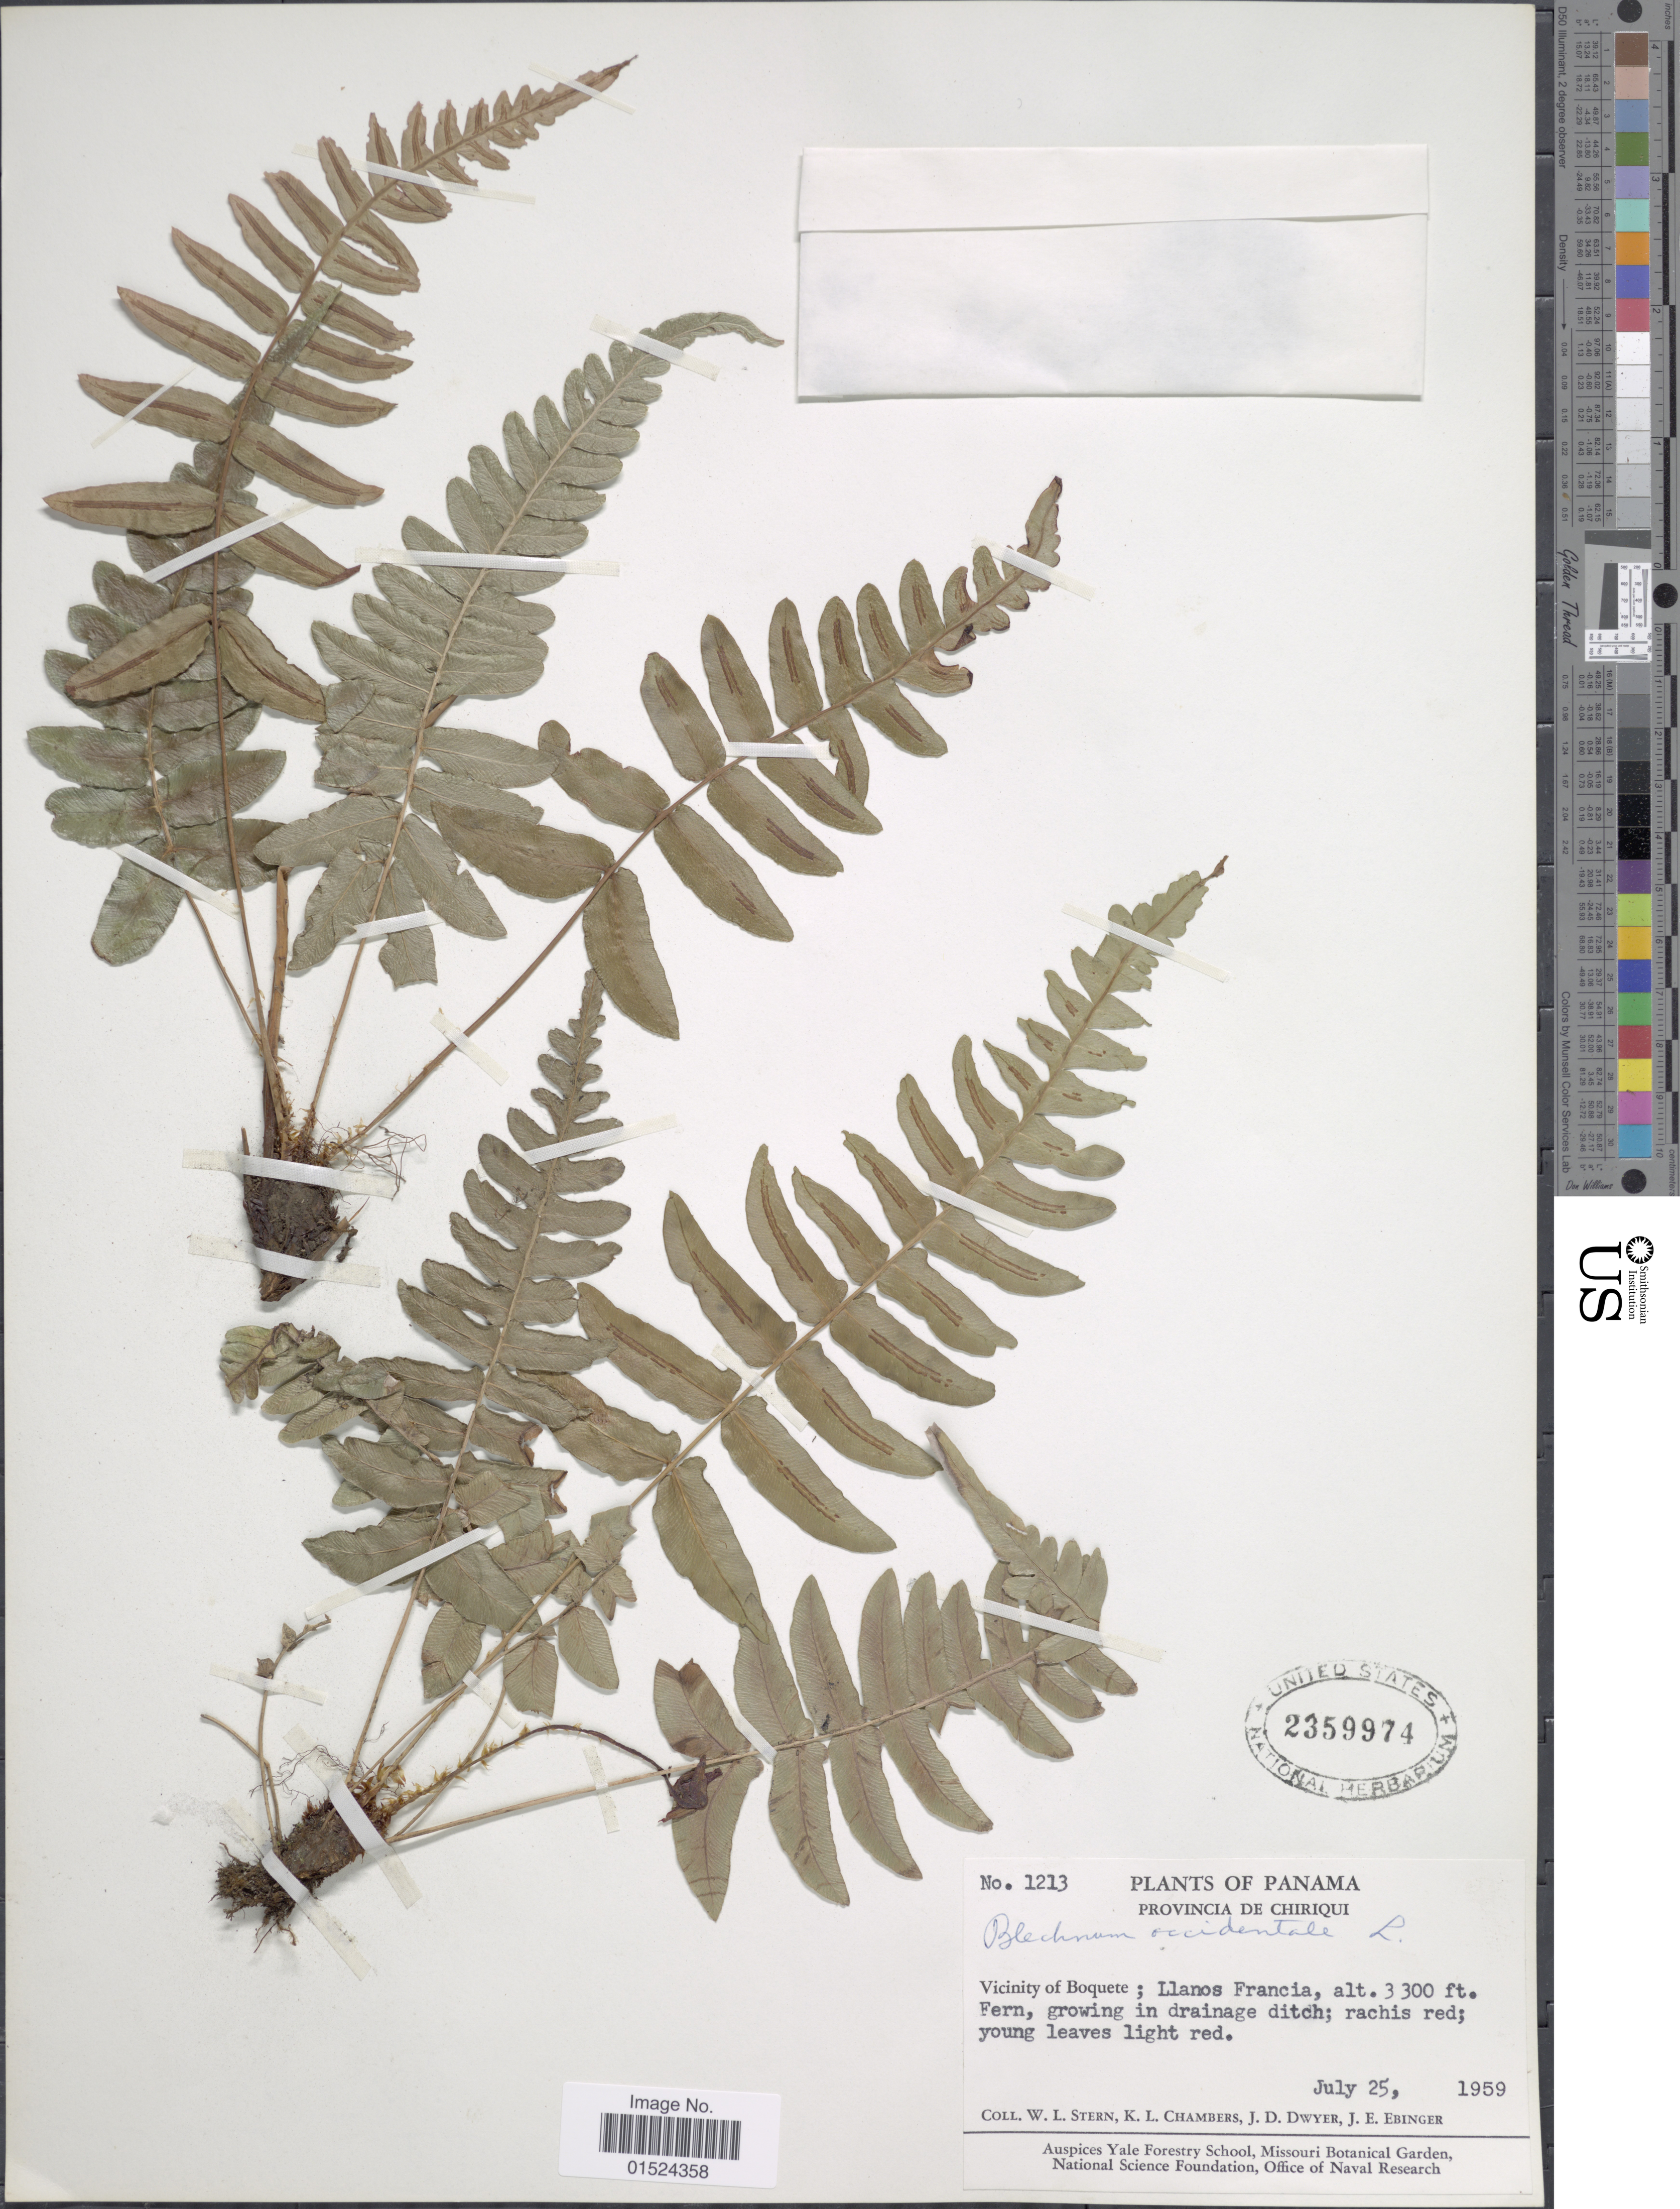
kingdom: Plantae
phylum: Tracheophyta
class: Polypodiopsida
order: Polypodiales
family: Blechnaceae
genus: Blechnum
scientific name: Blechnum occidentale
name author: L.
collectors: W. L. Stern, K. Chambers, J. D. Dwyer & J. Ebinger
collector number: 1213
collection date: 1959-07-25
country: Panama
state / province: Chiriqui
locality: Vicinity of Boquete; Llanos Francia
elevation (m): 1006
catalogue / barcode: US 2359974